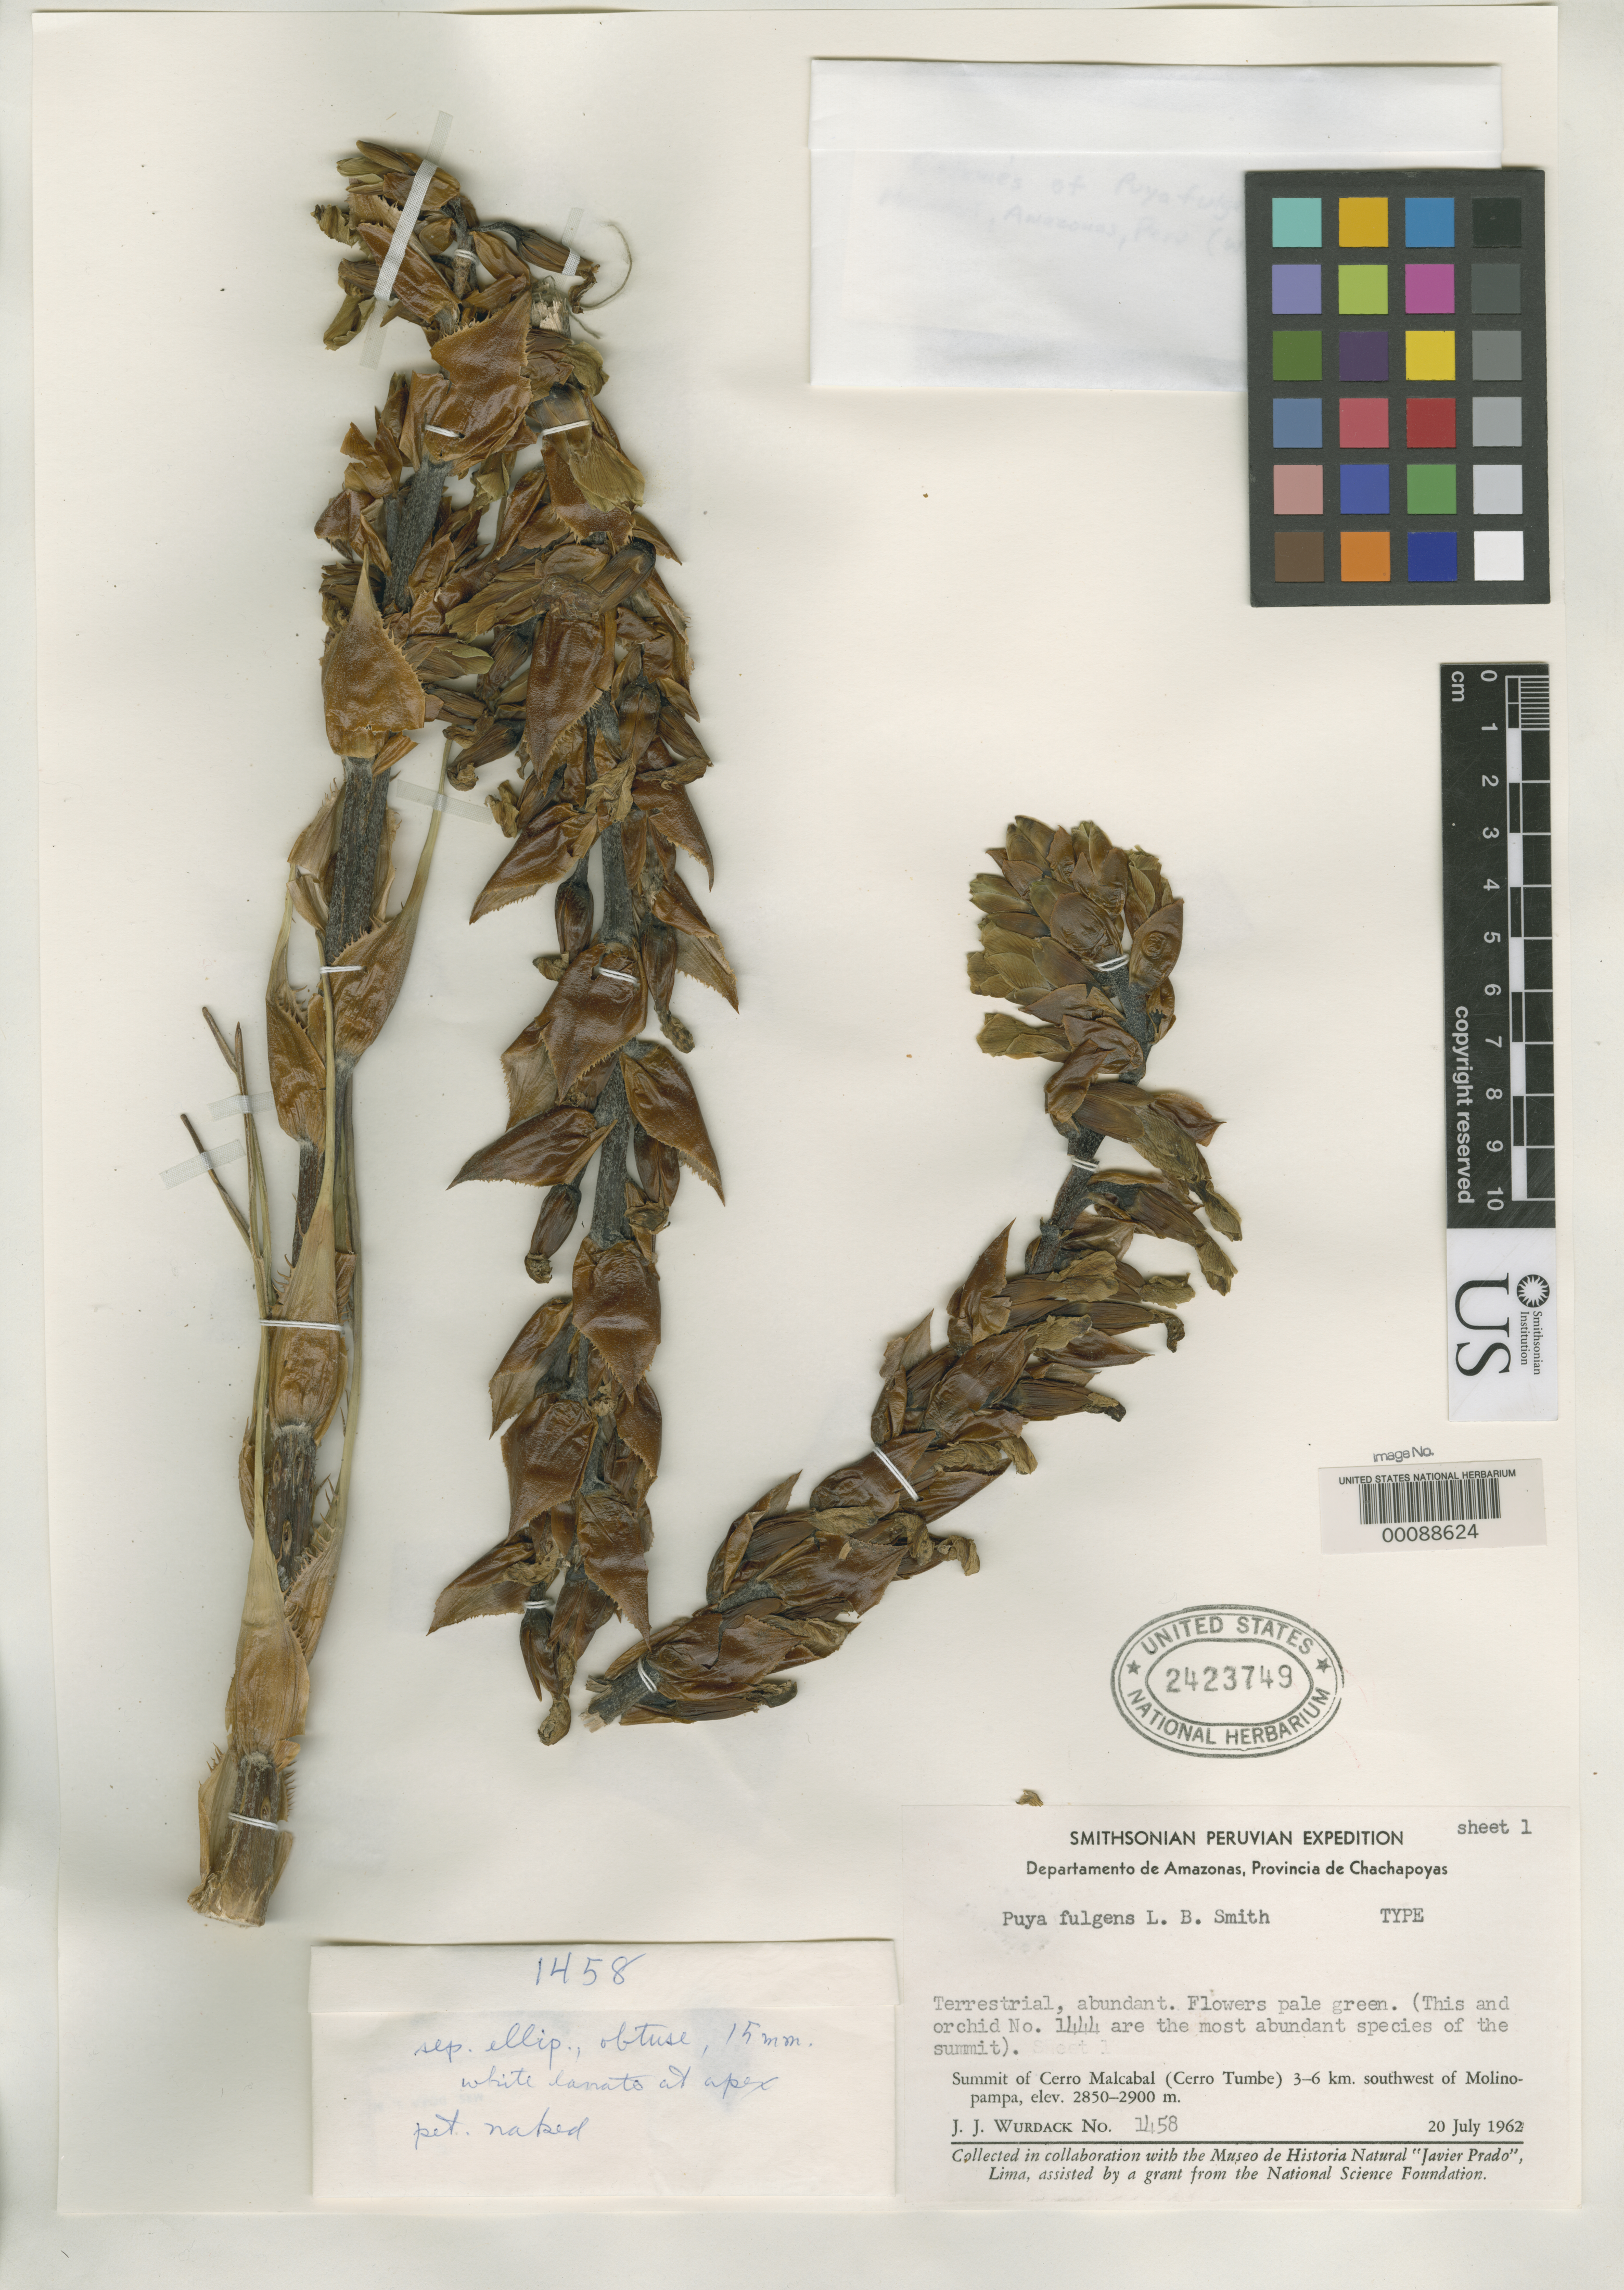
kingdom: Plantae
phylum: Tracheophyta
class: Liliopsida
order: Poales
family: Bromeliaceae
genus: Puya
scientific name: Puya fulgens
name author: L.B. Sm.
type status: Holotype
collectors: J. J. Wurdack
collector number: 1458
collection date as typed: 20 Jul 1962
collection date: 1962-07-20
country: Peru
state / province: Amazonas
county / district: Chachapoyas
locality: summit of Cerro Malcabal, 3 - 6 km SW of Molinopampa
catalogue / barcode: US 2423749